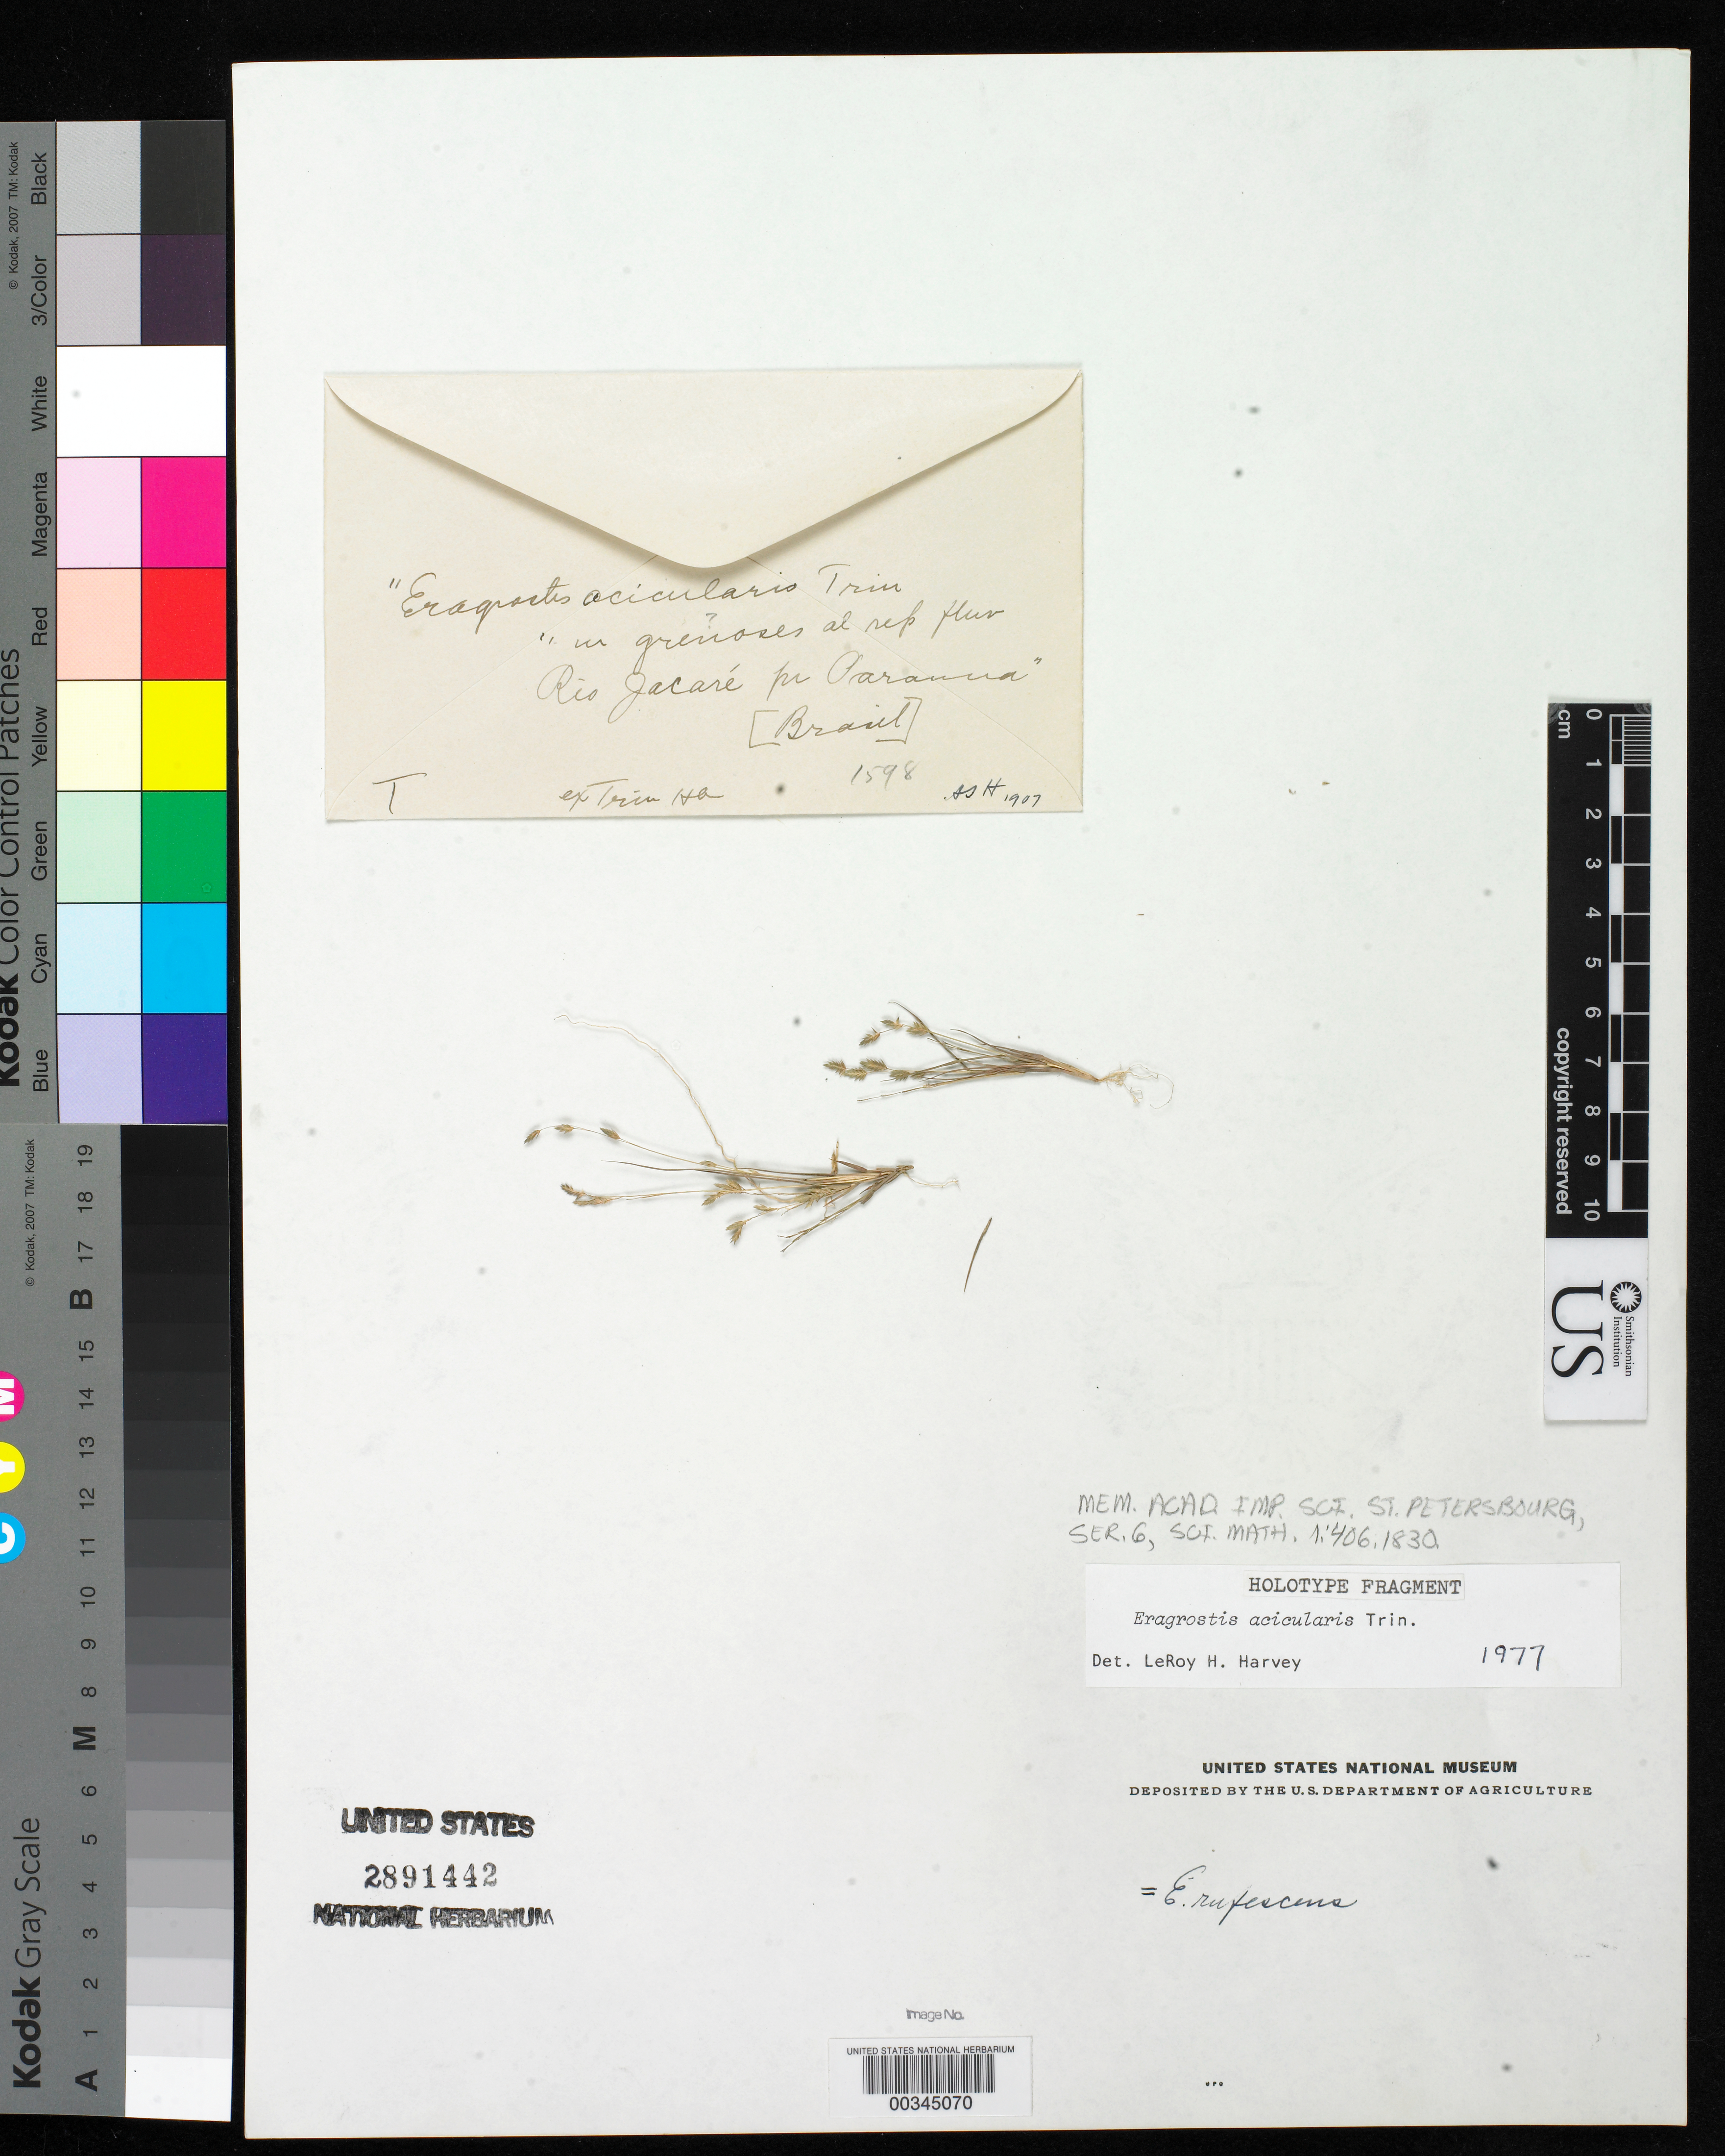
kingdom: Plantae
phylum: Tracheophyta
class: Liliopsida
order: Poales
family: Poaceae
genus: Eragrostis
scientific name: Eragrostis acicularis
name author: Trin.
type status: Type Fragment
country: Brazil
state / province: Paraná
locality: Rio Jacare.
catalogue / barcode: US 2891442